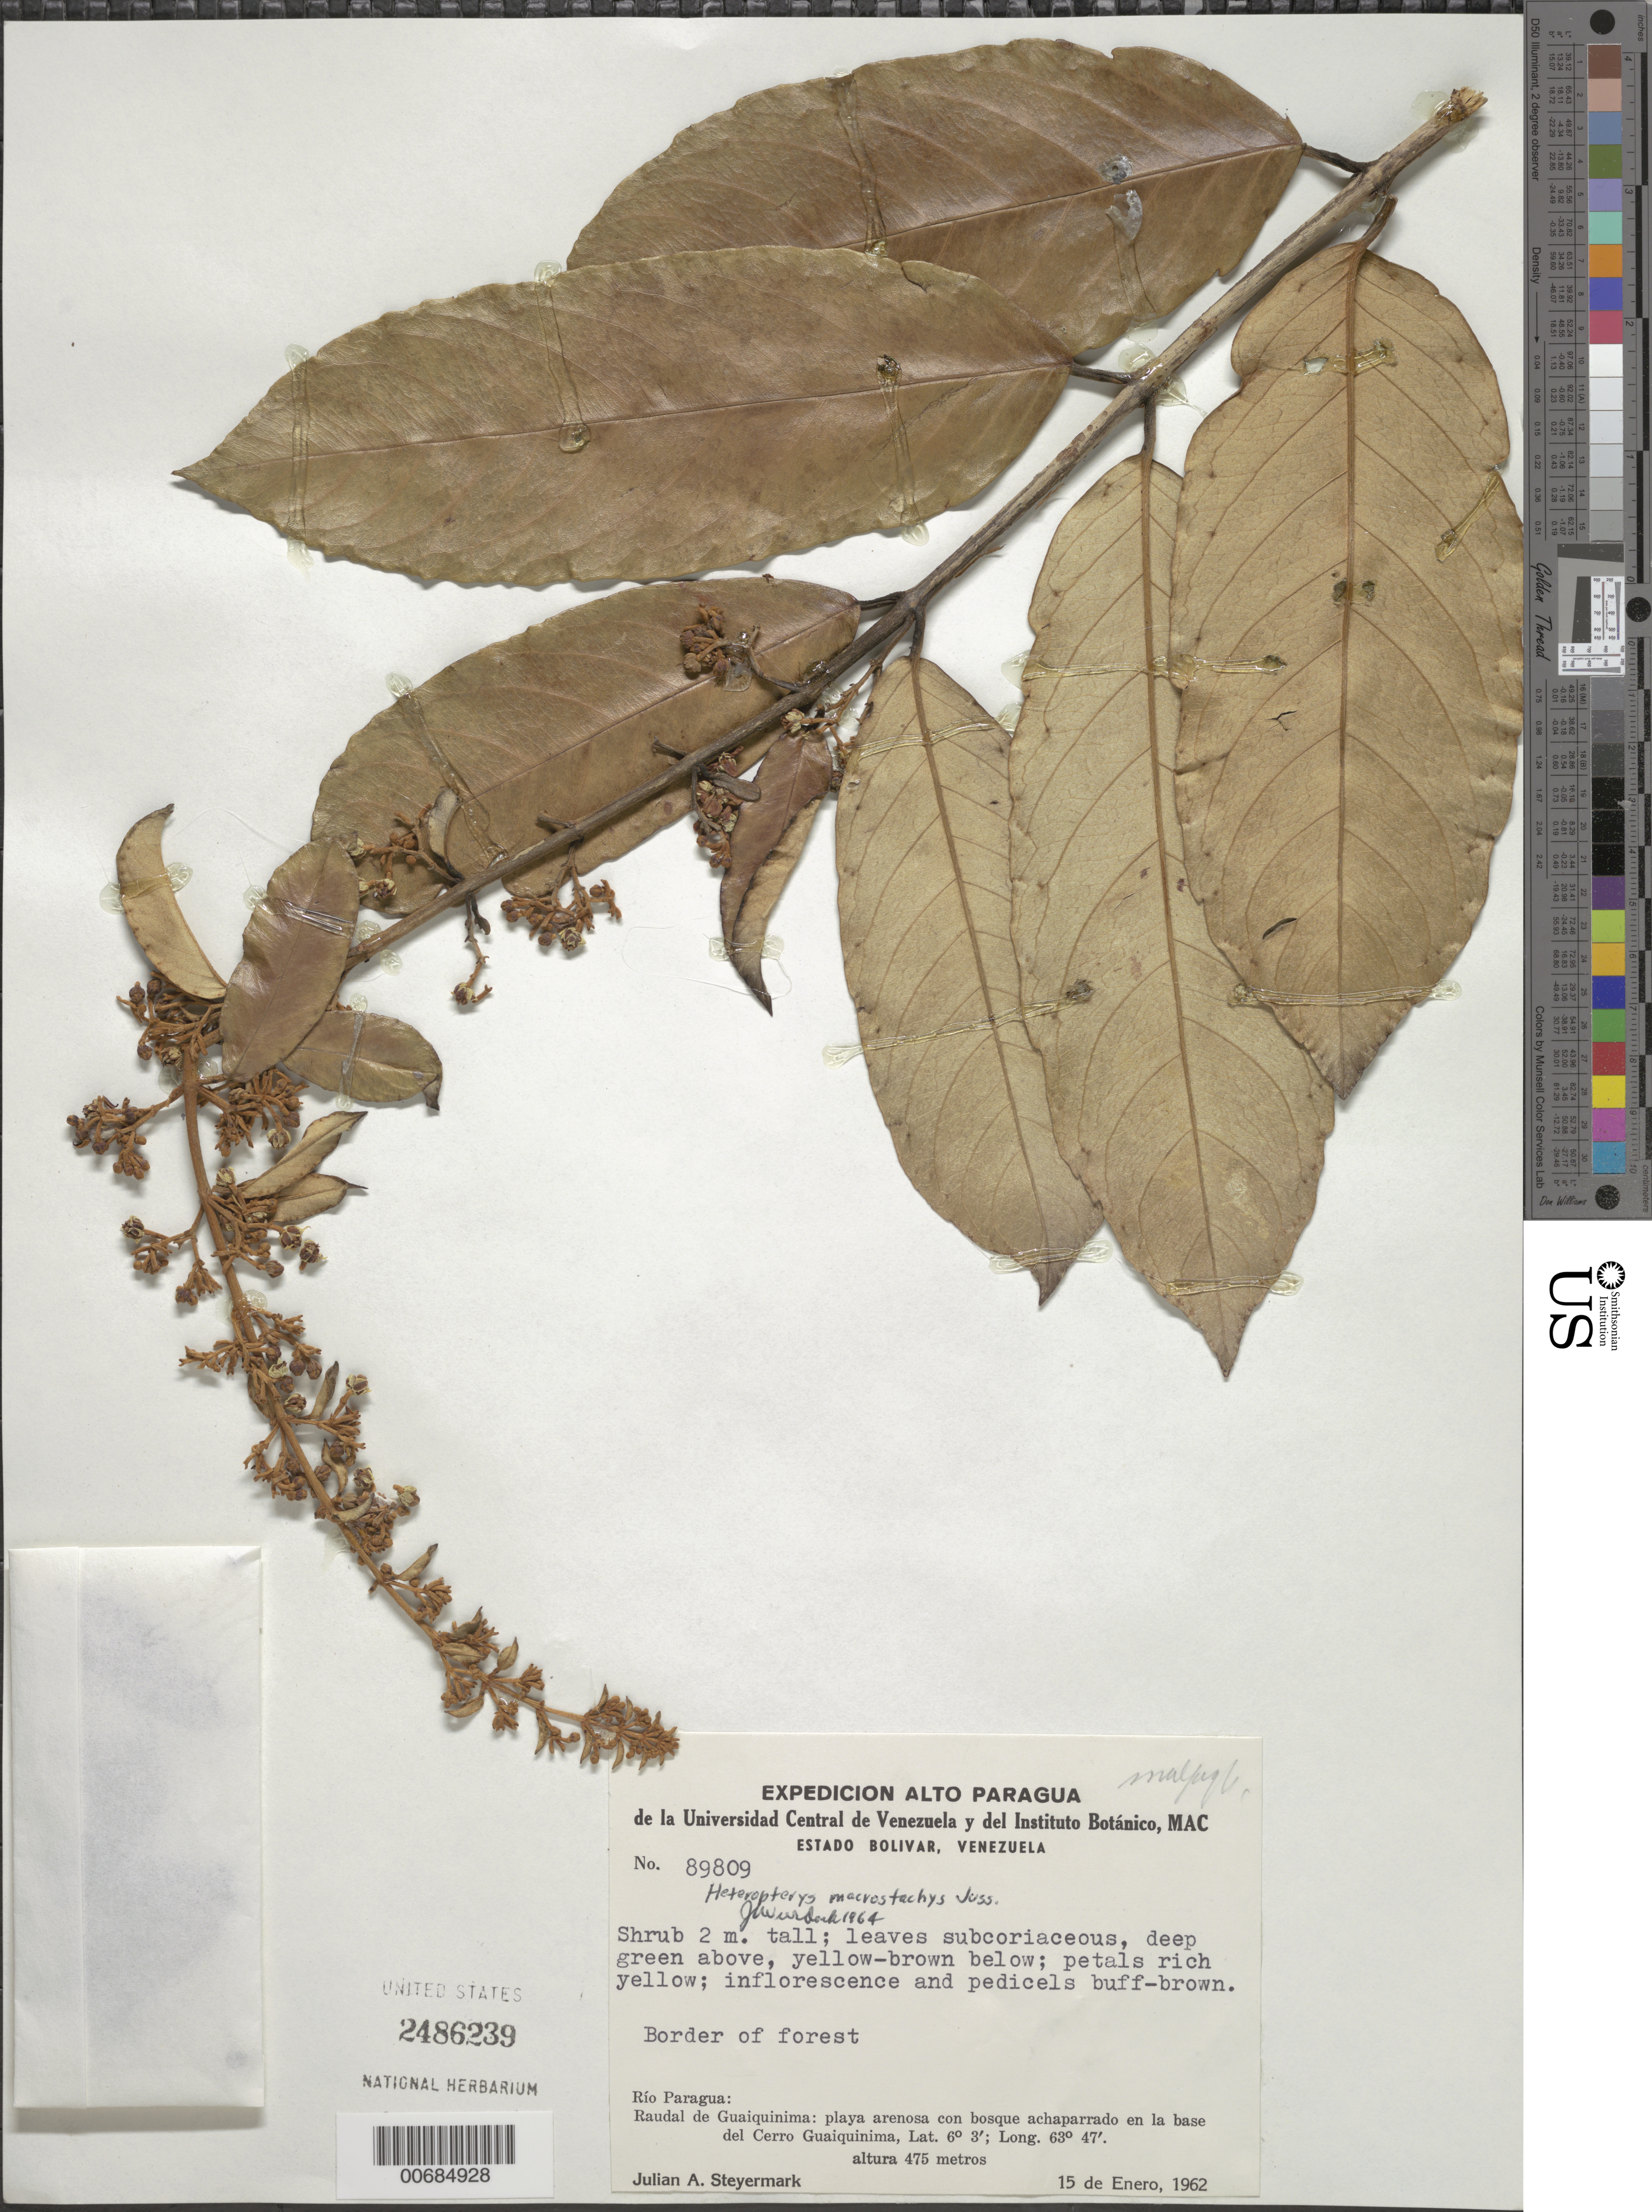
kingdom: Plantae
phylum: Tracheophyta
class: Magnoliopsida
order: Malpighiales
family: Malpighiaceae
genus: Heteropterys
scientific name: Heteropterys macrostachya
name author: A. Juss.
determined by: Wurdack, John J., (US), US (UNITED STATES)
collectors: J. Steyermark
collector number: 89809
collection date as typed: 15-Jan-62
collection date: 1962-01-15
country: Venezuela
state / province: Bolívar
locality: Río Paragua, Raudal Guaiquinima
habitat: Border of forest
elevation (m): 475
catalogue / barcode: US 2486239